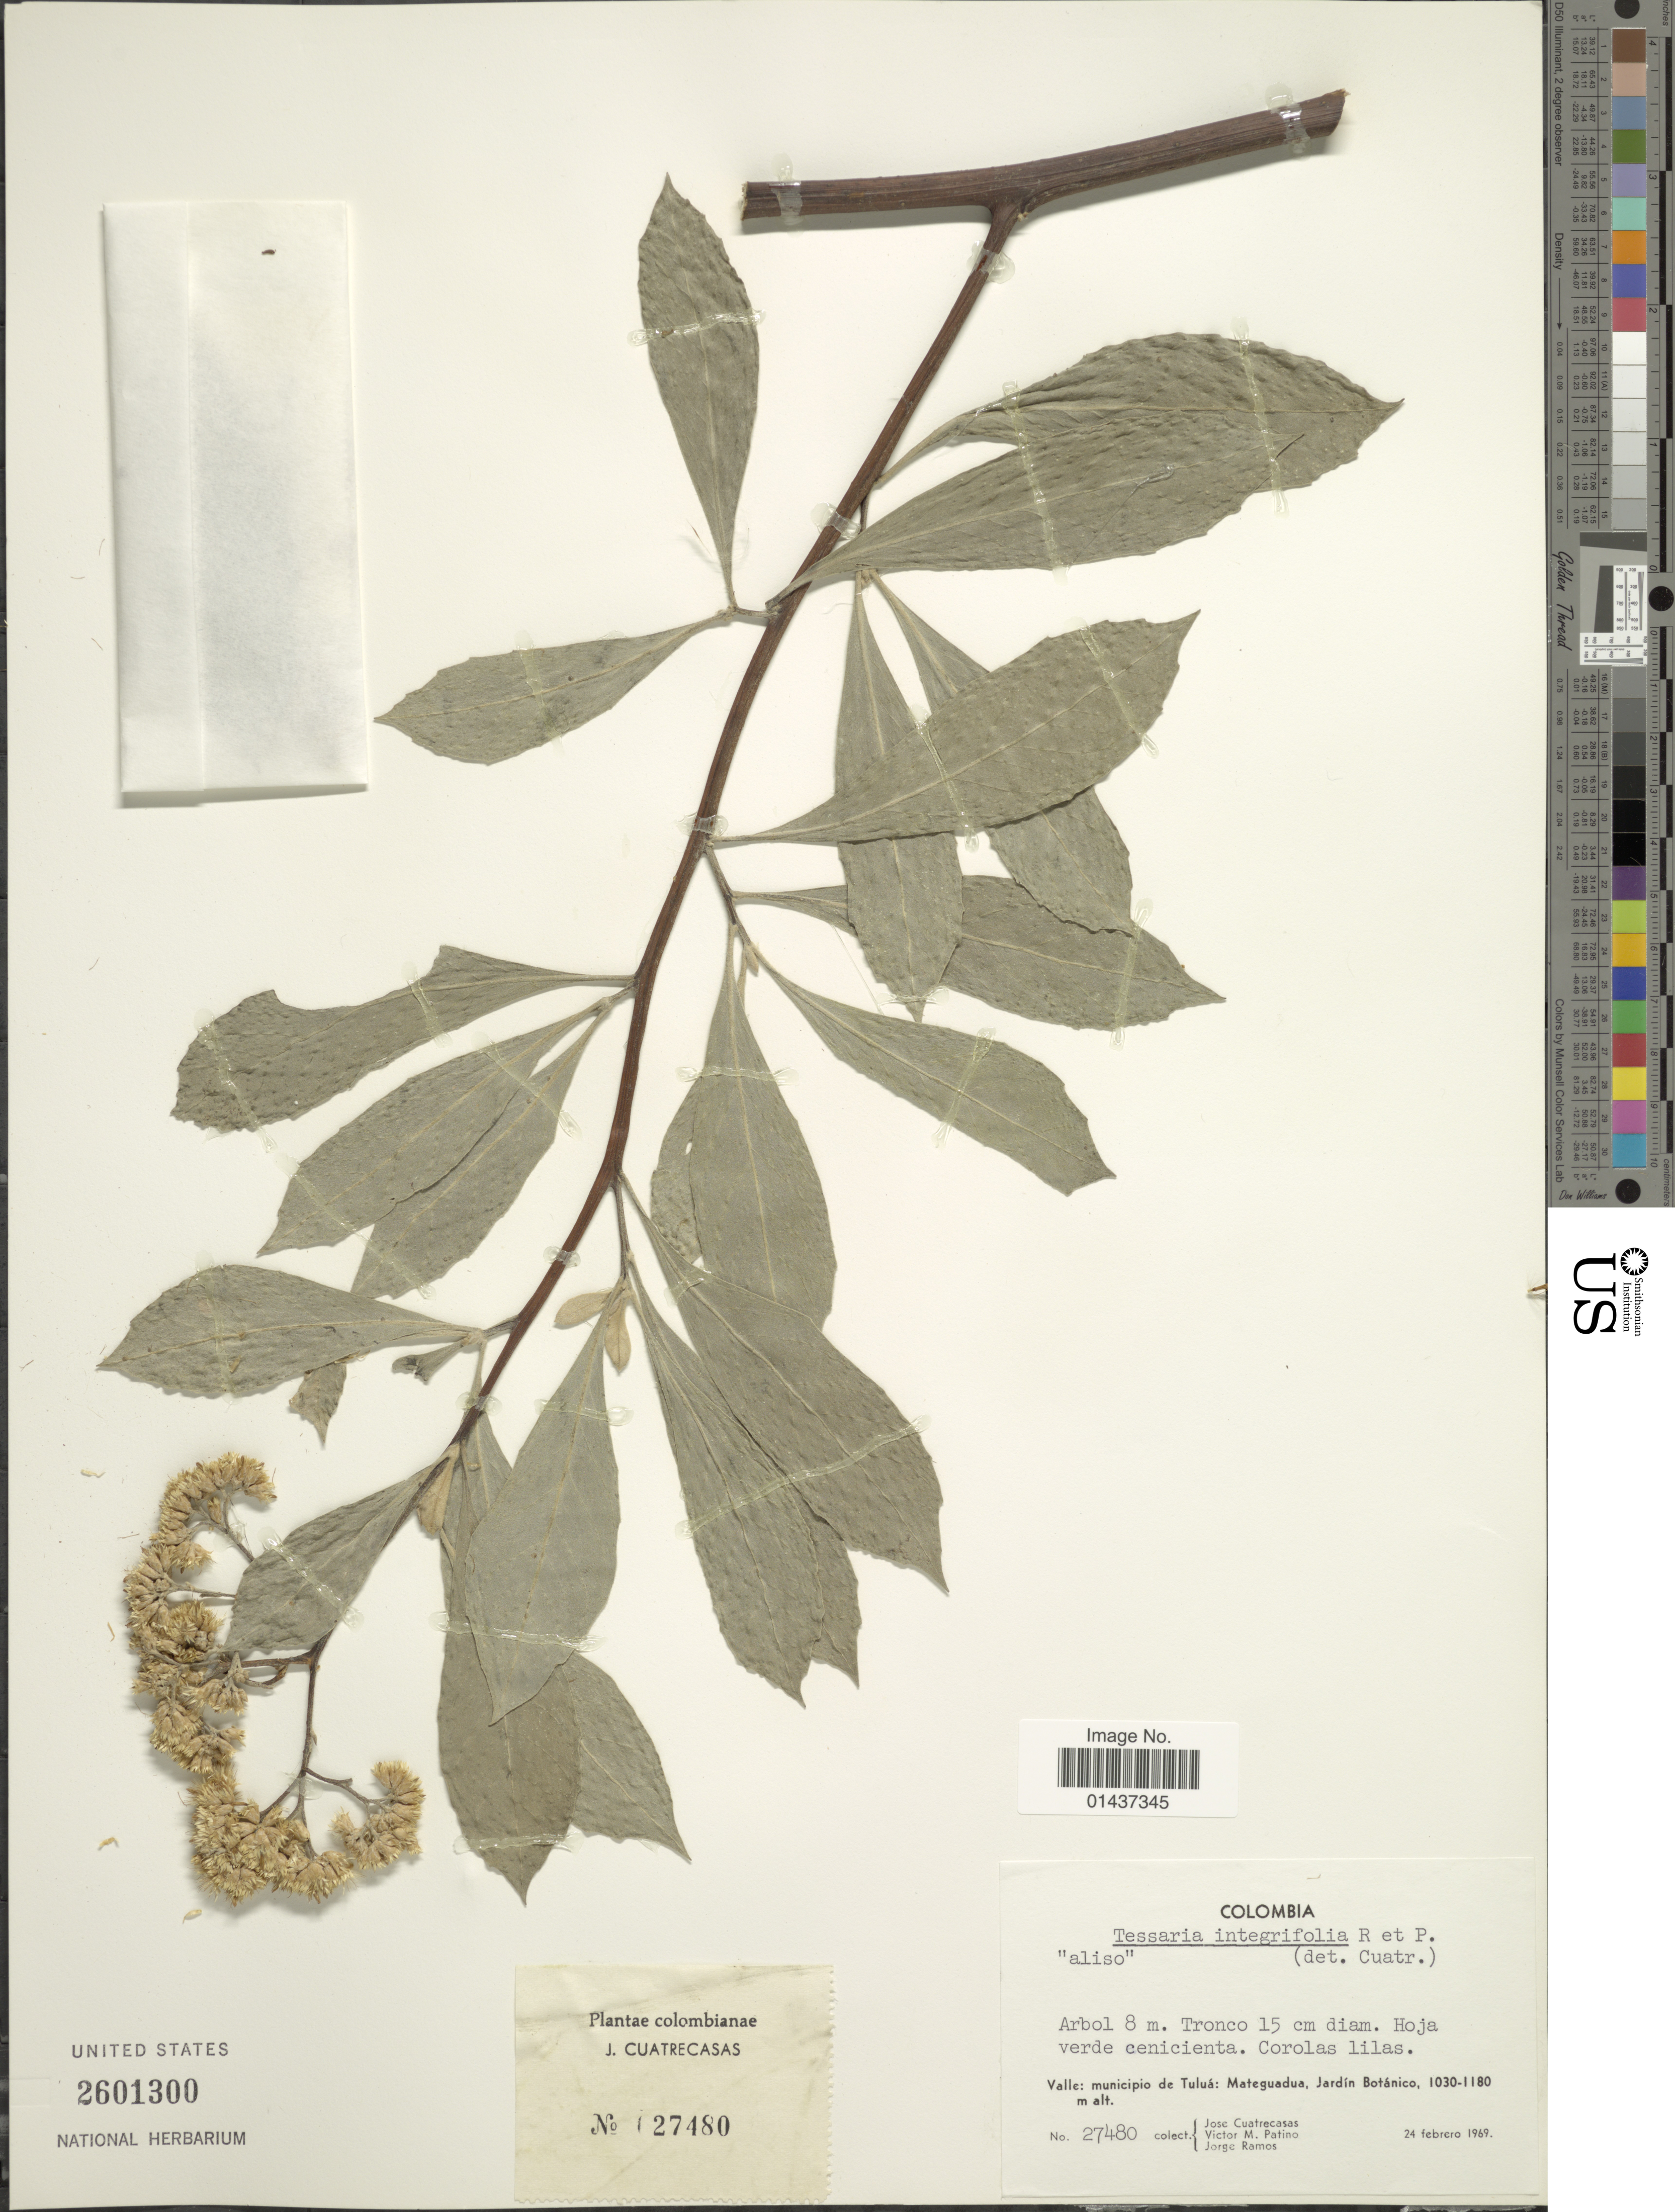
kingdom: Plantae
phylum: Tracheophyta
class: Magnoliopsida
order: Asterales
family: Asteraceae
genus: Tessaria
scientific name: Tessaria integrifolia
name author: Ruiz & Pav.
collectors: J. Cuatrecasas, V. M. Patiño & J. Ramos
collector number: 27480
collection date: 1969-02-24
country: Colombia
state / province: Valle del Cauca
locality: Valle: municipio de Tuluá: Mateguadua, Jardín Botánico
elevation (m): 1030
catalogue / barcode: US 2601300